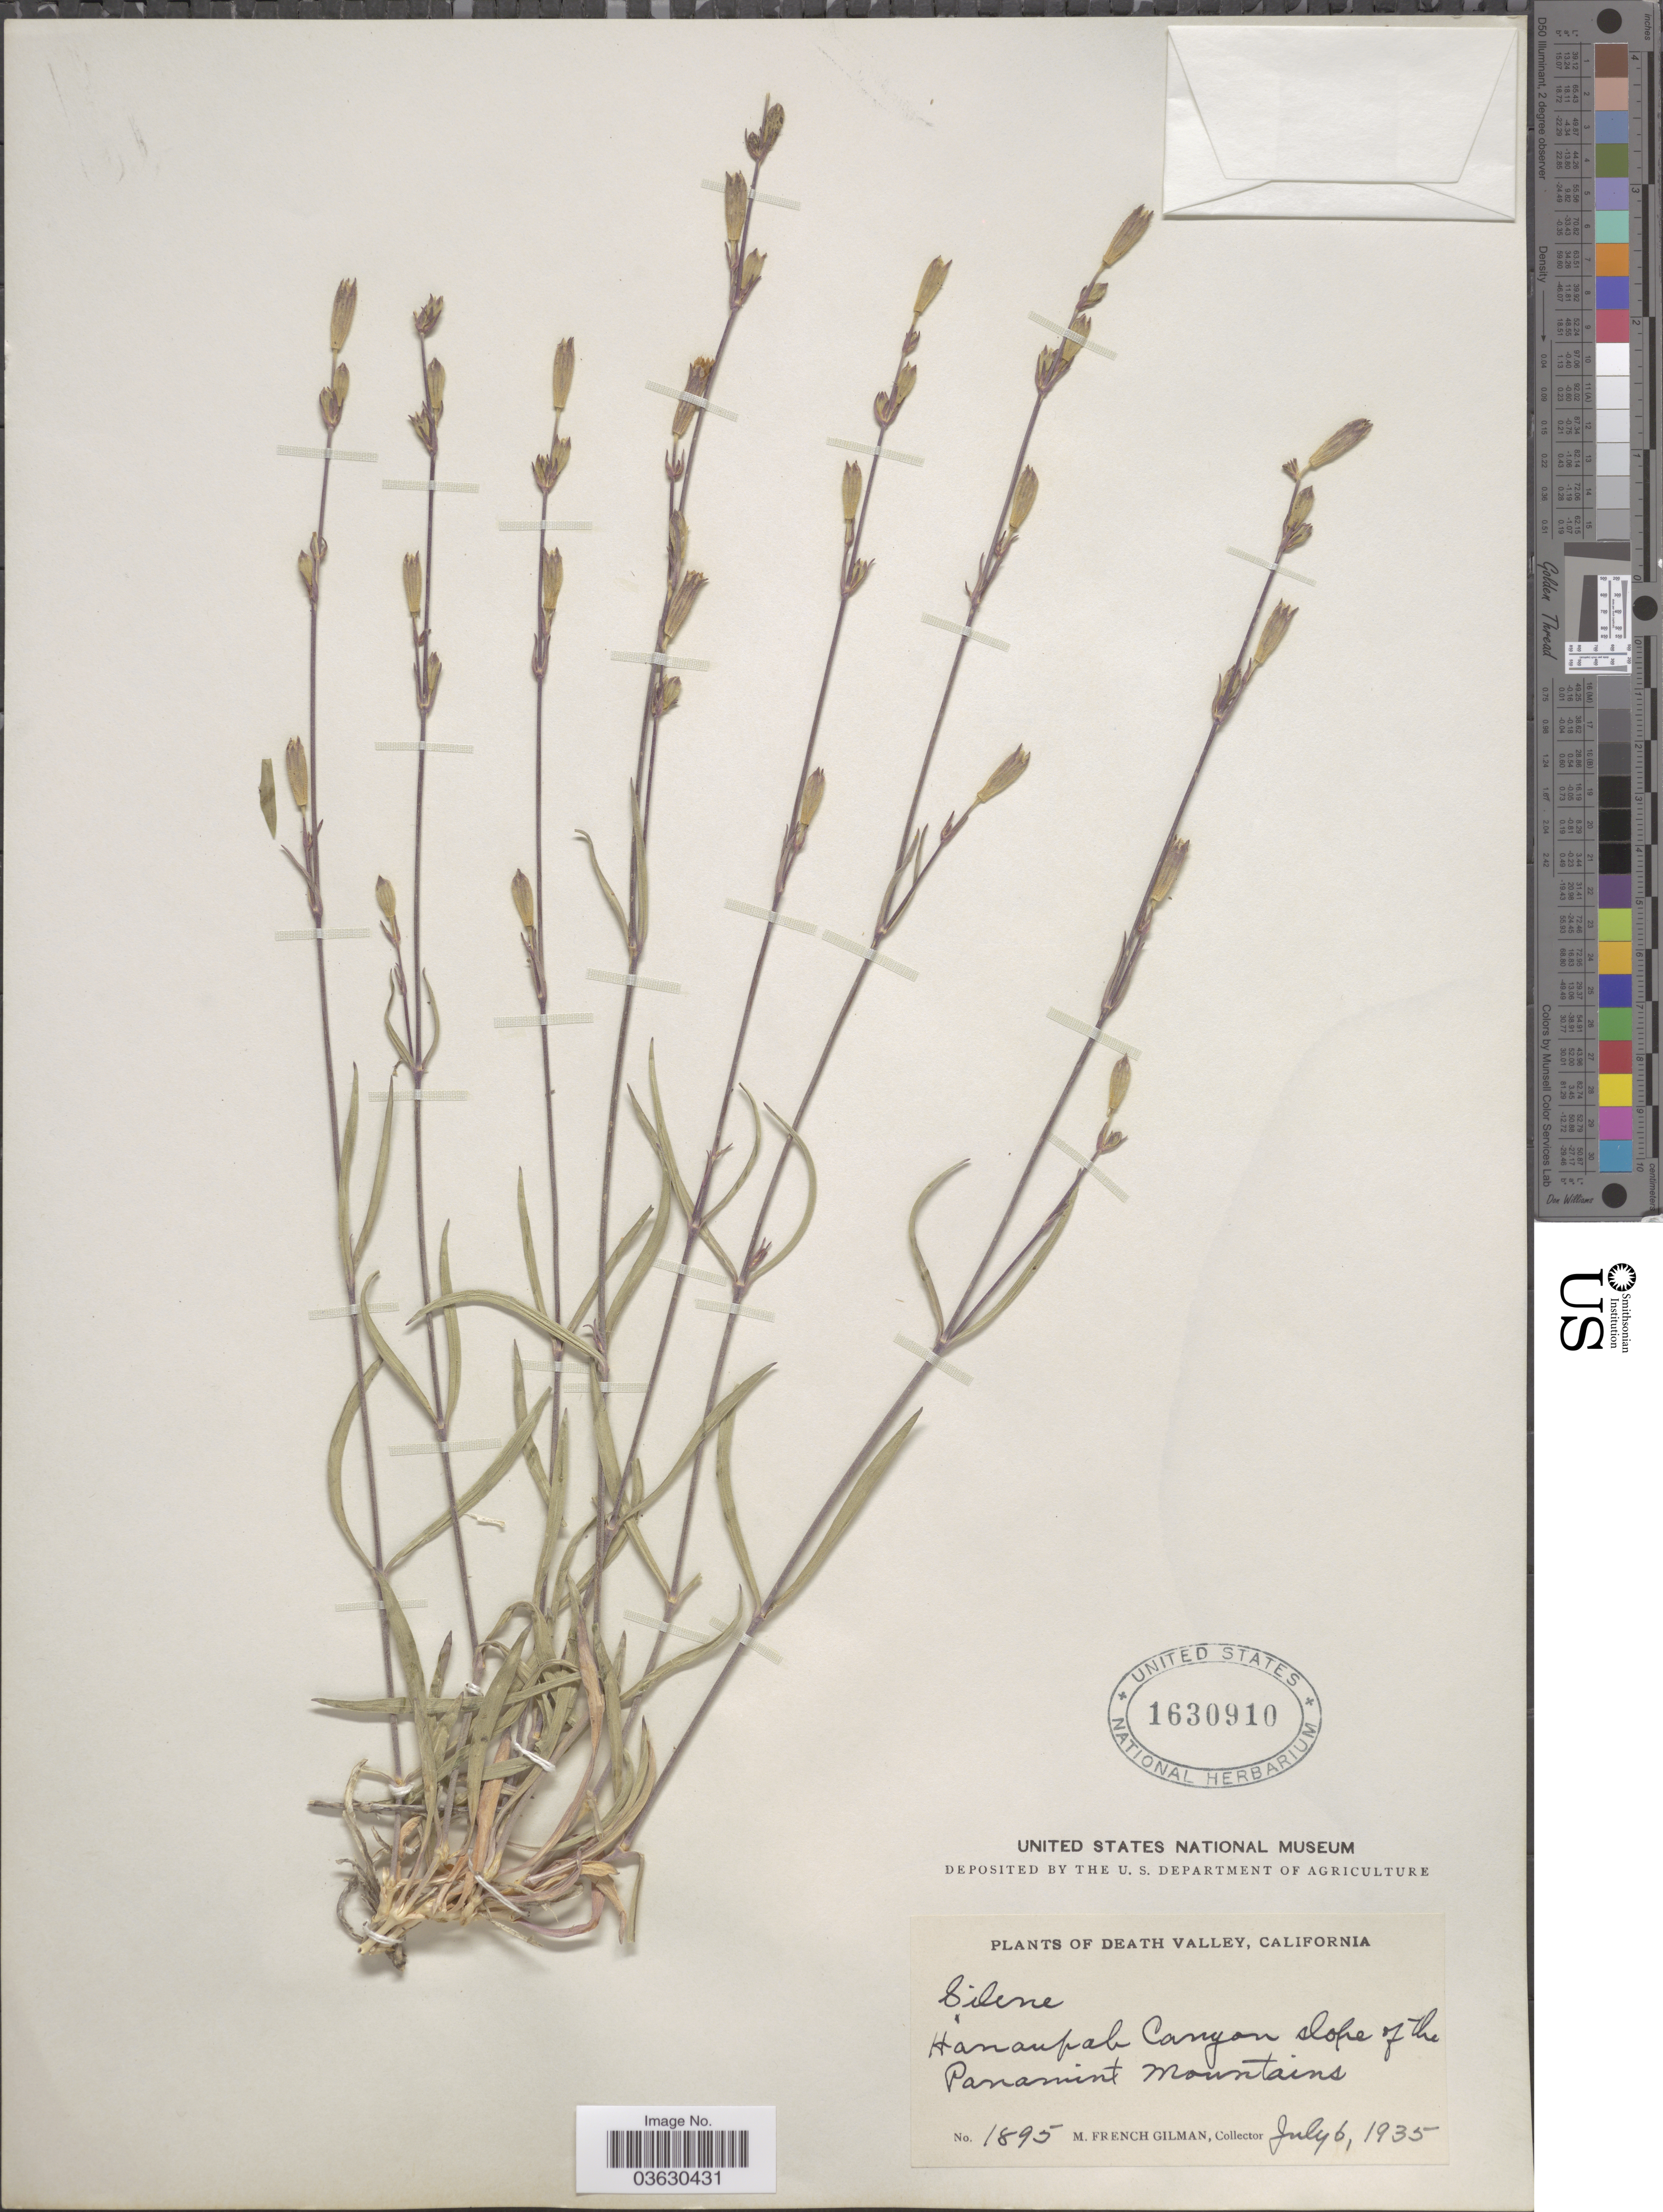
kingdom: Plantae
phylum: Tracheophyta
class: Magnoliopsida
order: Caryophyllales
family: Caryophyllaceae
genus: Silene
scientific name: Silene bernardina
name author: S. Watson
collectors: M. F. Gilman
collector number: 1895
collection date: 1935-07-06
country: United States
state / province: California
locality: Death Valley. Hanaupah Canyon slope of the Panamint Mountains.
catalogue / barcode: US 1630910